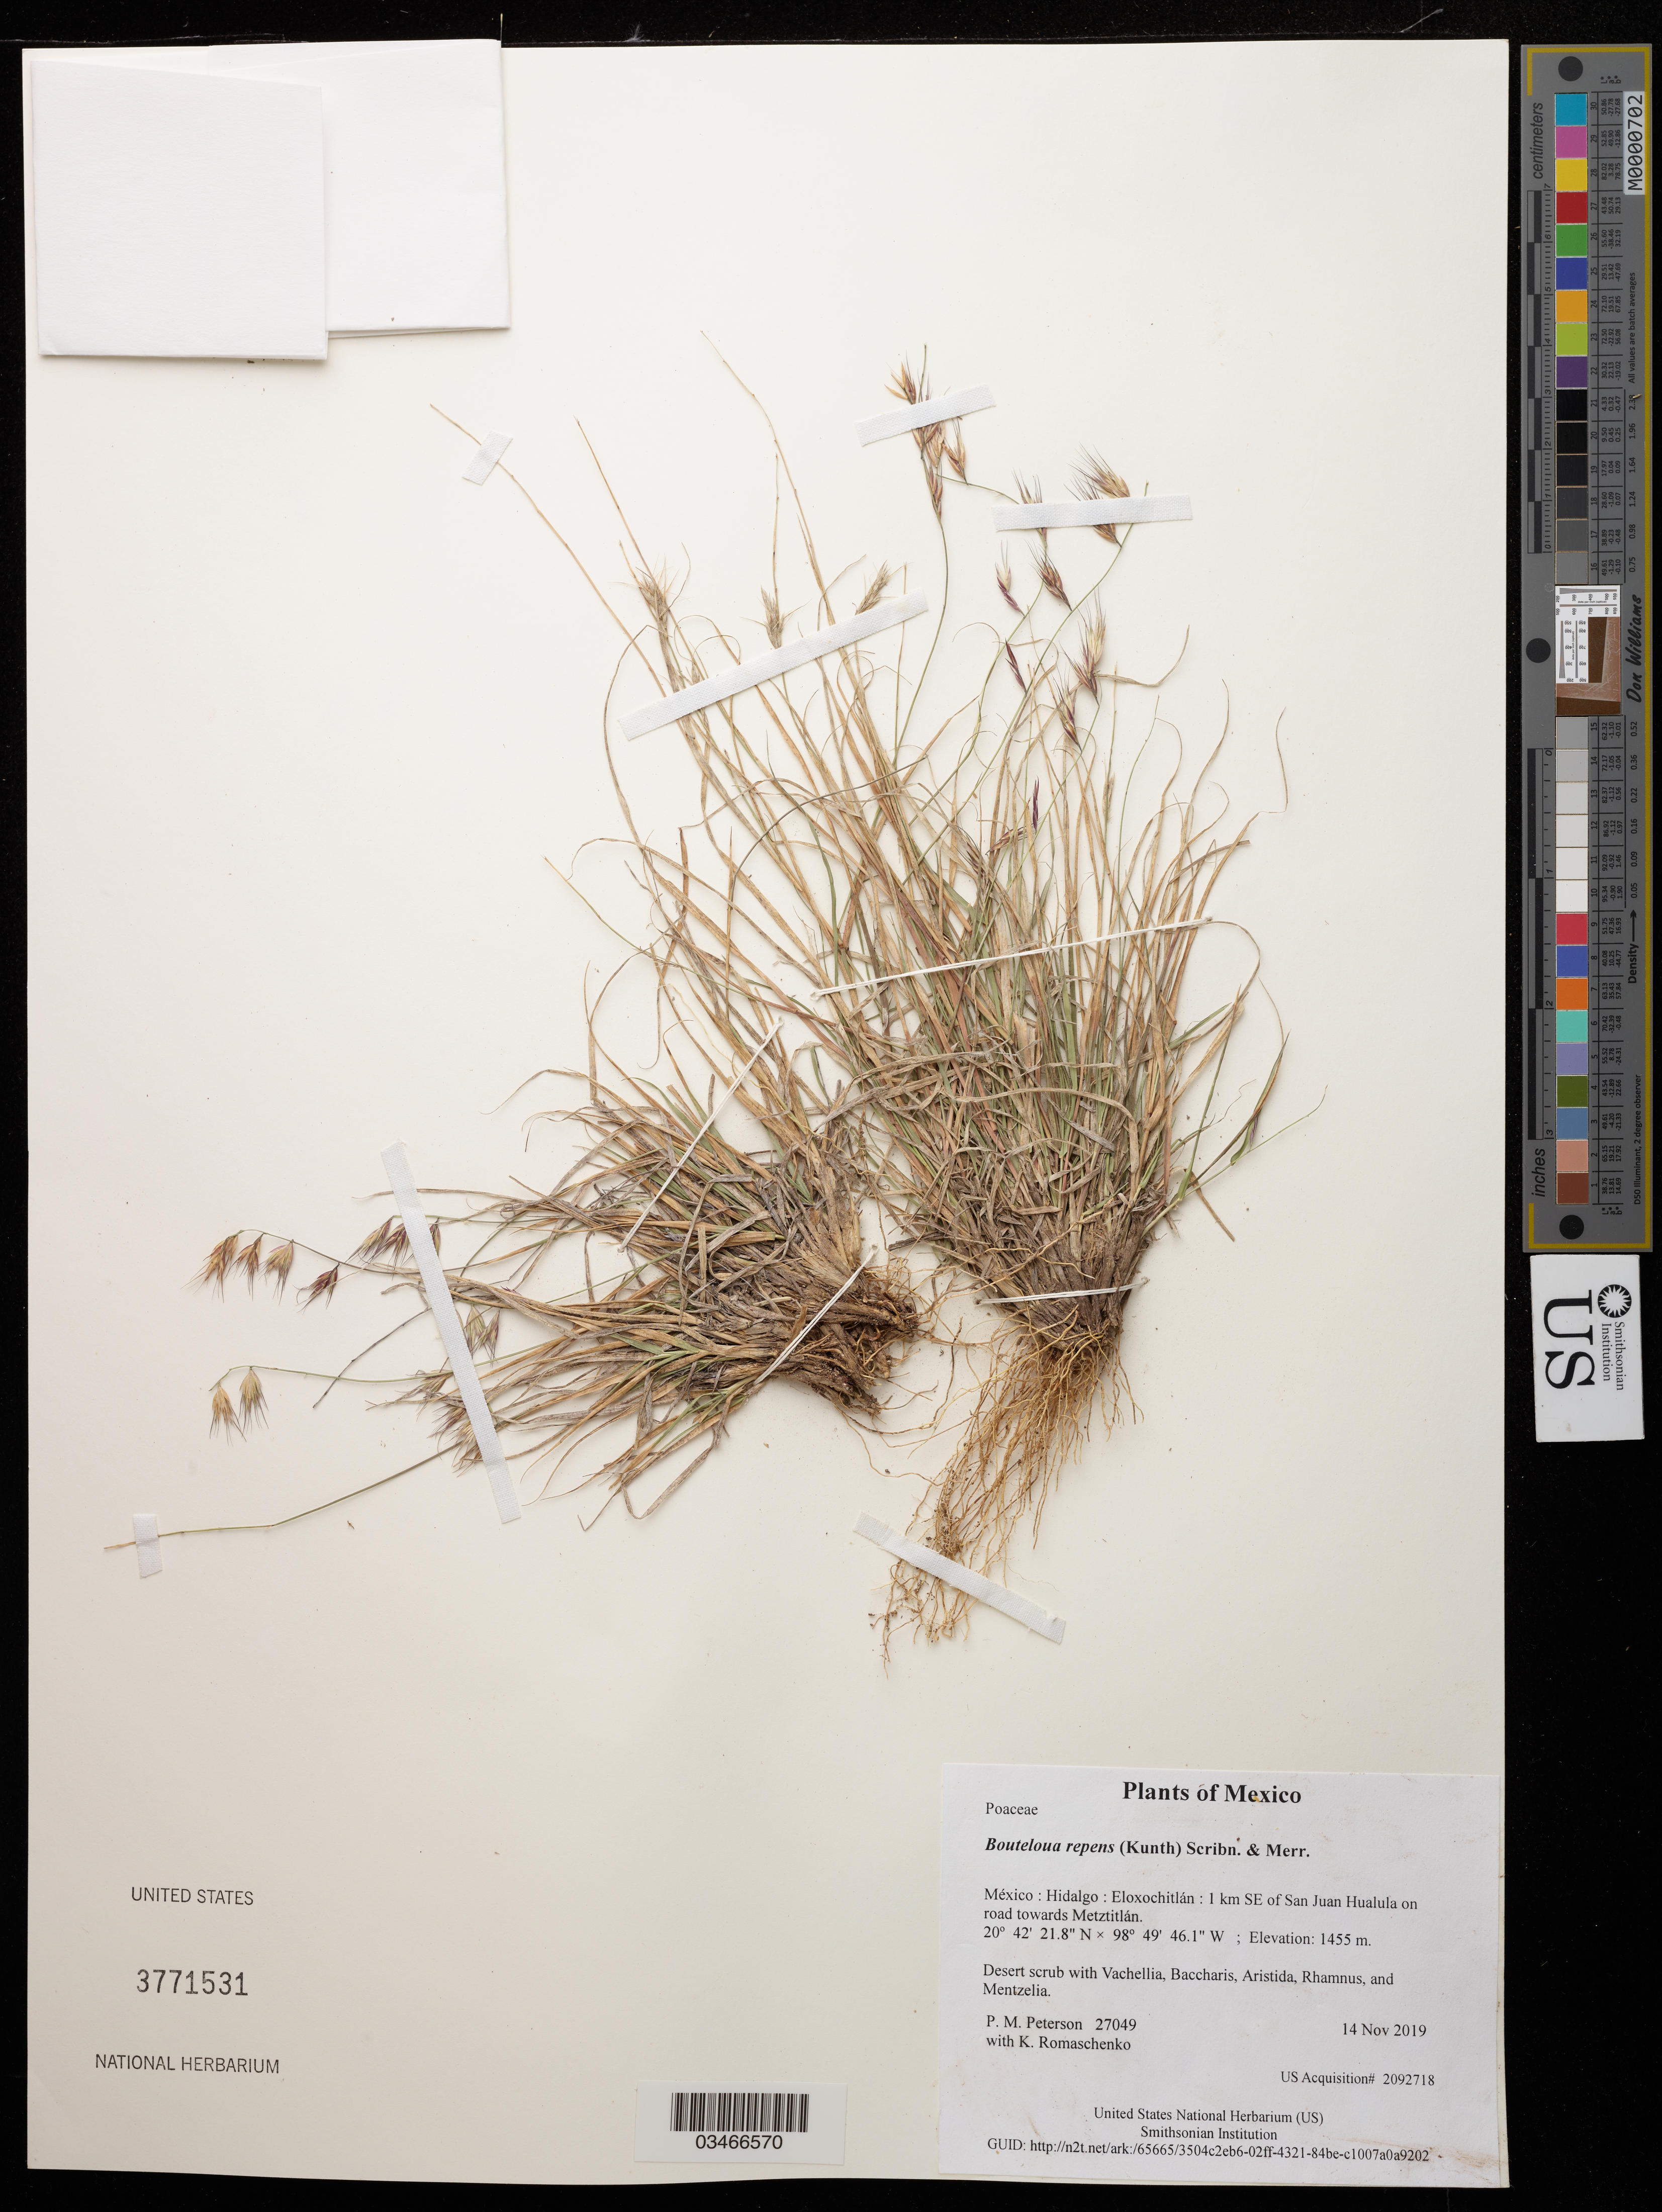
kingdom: Plantae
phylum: Tracheophyta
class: Liliopsida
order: Poales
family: Poaceae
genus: Bouteloua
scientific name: Bouteloua repens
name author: (Kunth) Scribn. & Merr.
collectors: P. M. Peterson & K. Romaschenko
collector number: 27049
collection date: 2019-11-14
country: México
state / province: Hidalgo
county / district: Eloxochitlán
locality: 1 km SE of San Juan Hualula on road towards Metztitlán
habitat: Desert scrub with Vachellia, Baccharis, Aristida, Rhamnus, and Mentzelia.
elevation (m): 1455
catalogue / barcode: US 3771531